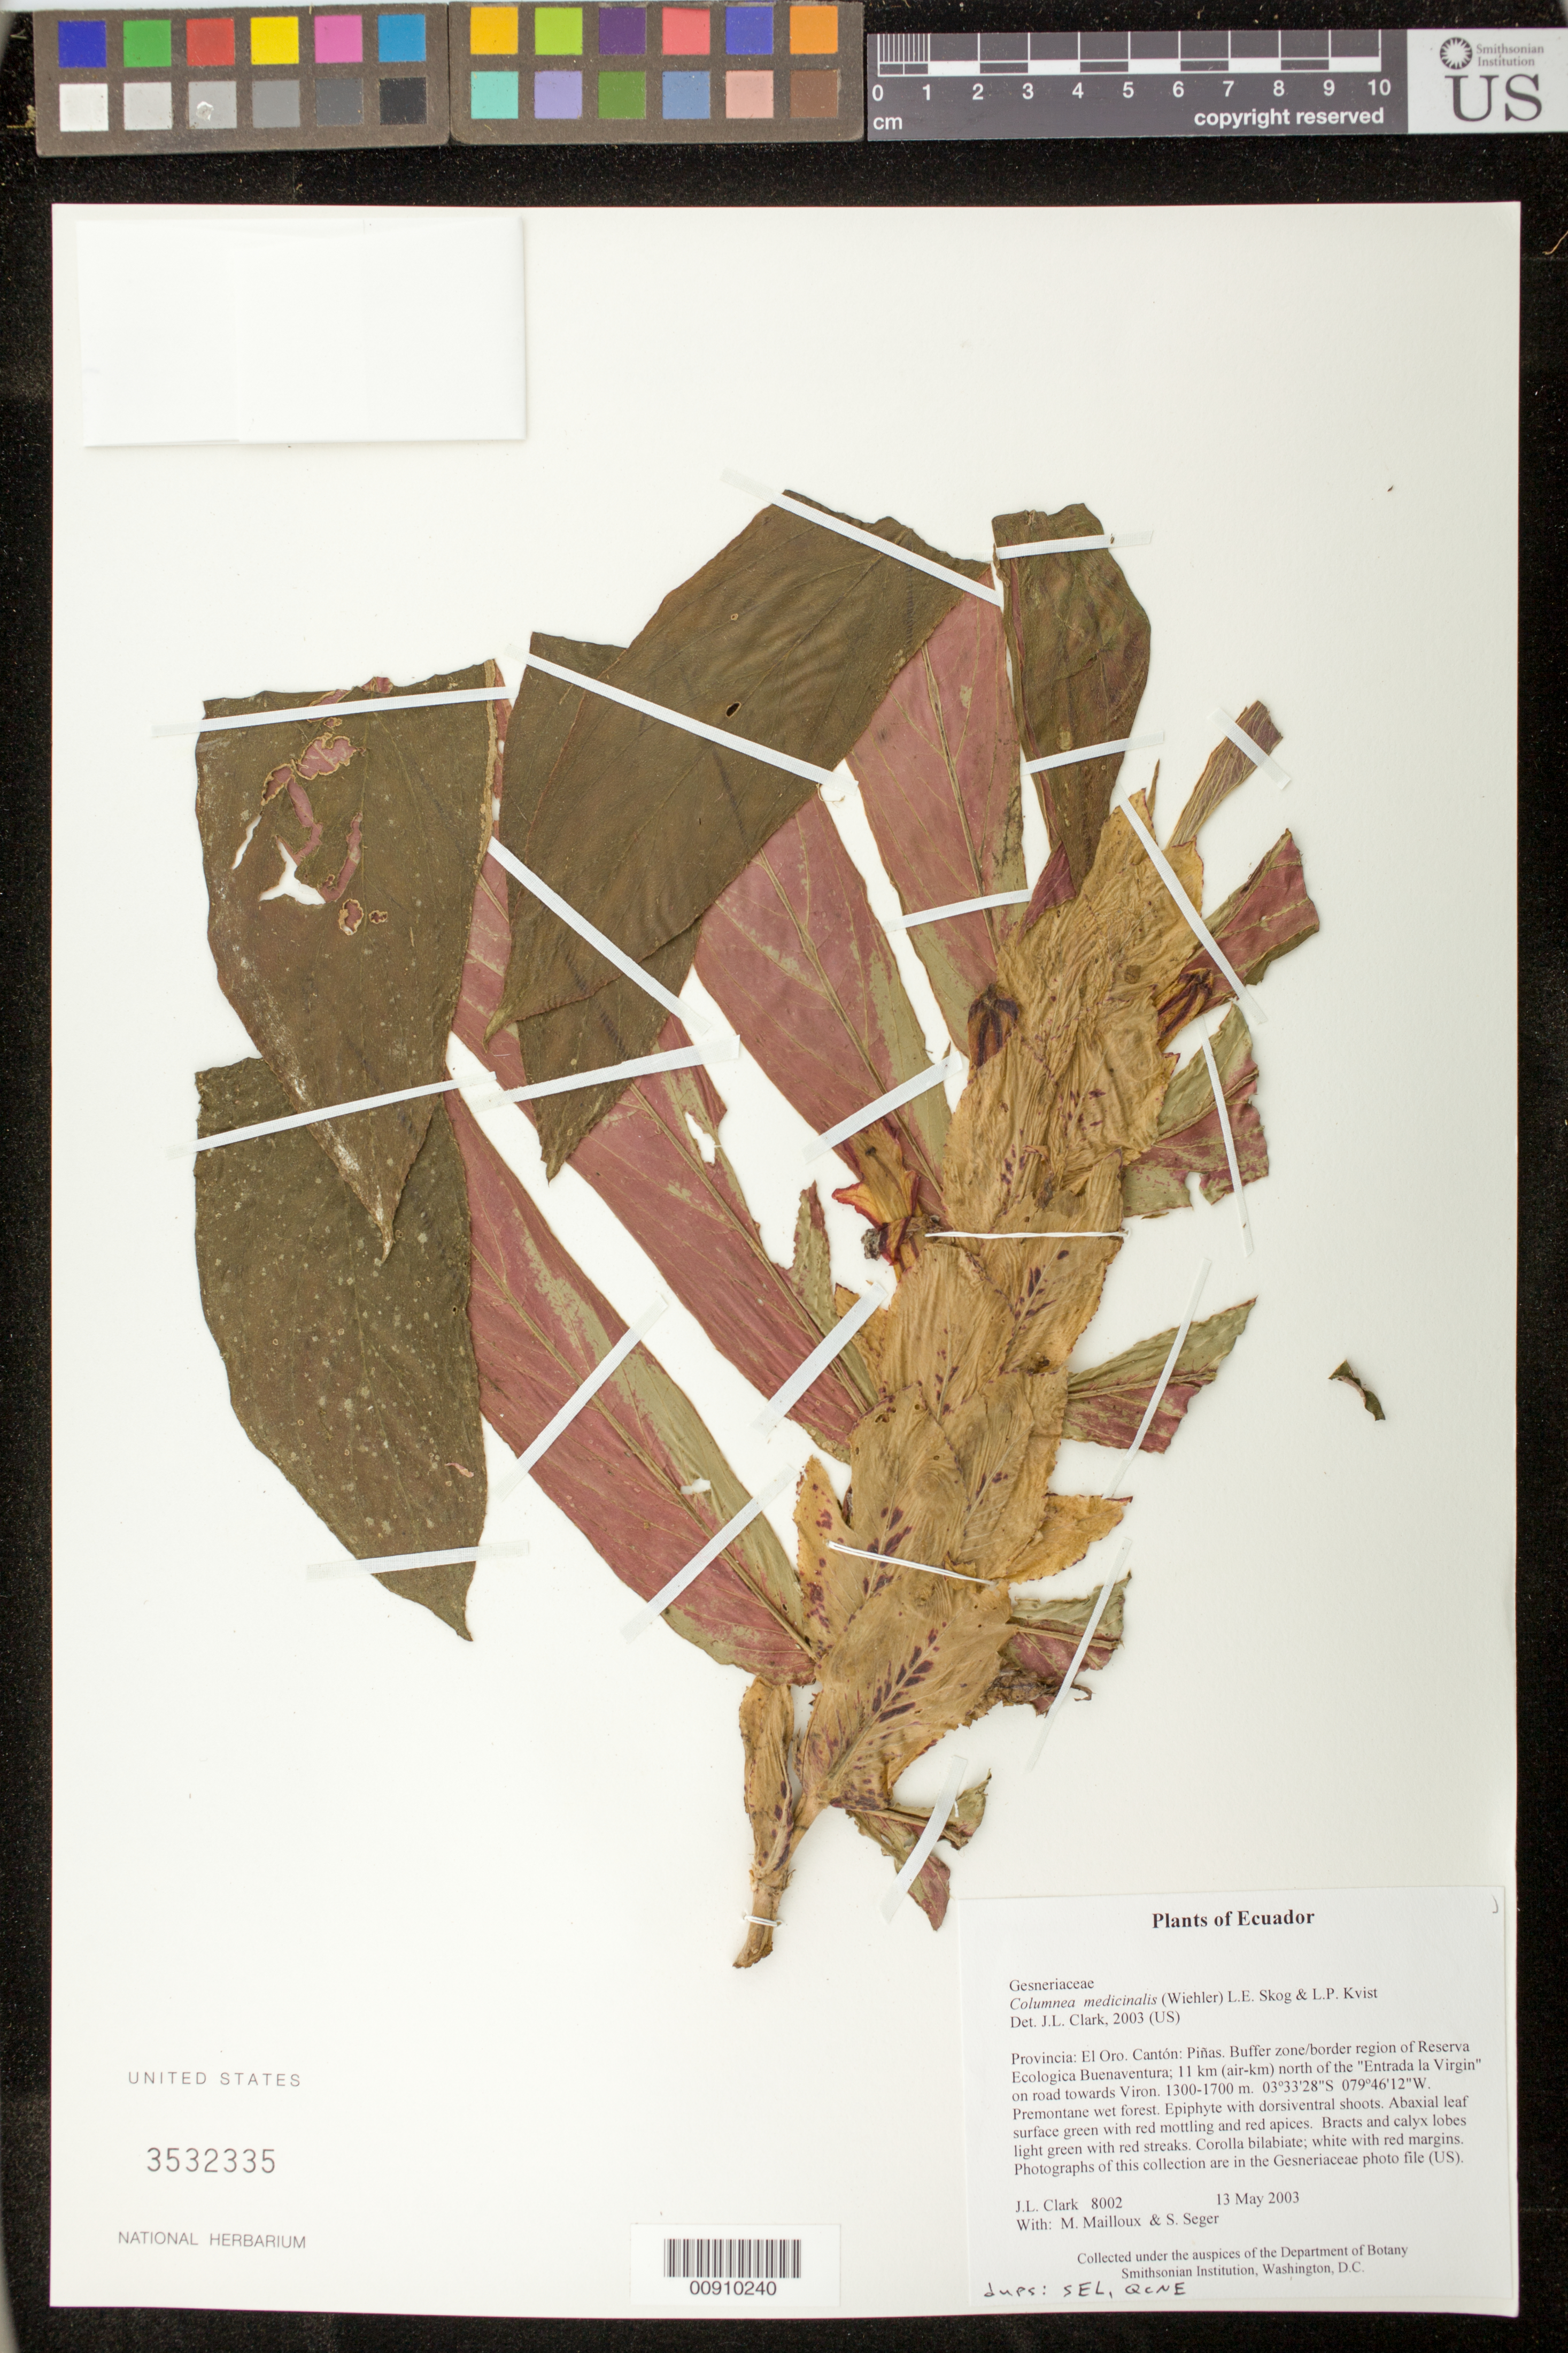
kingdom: Plantae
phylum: Tracheophyta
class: Magnoliopsida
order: Lamiales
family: Gesneriaceae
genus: Columnea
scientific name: Columnea medicinalis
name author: (Wiehler) L.E. Skog & L.P. Kvist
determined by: Clark, J. L., (SEL), The Marie Selby Botanical Garden (UNITED STATES)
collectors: J. L. Clark, M. Mailloux & S. Seger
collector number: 8002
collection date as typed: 13 May 2003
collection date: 2003-05-13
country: Ecuador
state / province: El Oro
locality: Piñas. Buffer zone/border region of Reserva Ecologica Buenaventura; 11 km (air-km) north of the "Entrada la Virgin" on road towards Viron.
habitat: Premontane wet forest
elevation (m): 1300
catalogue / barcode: US 3532335